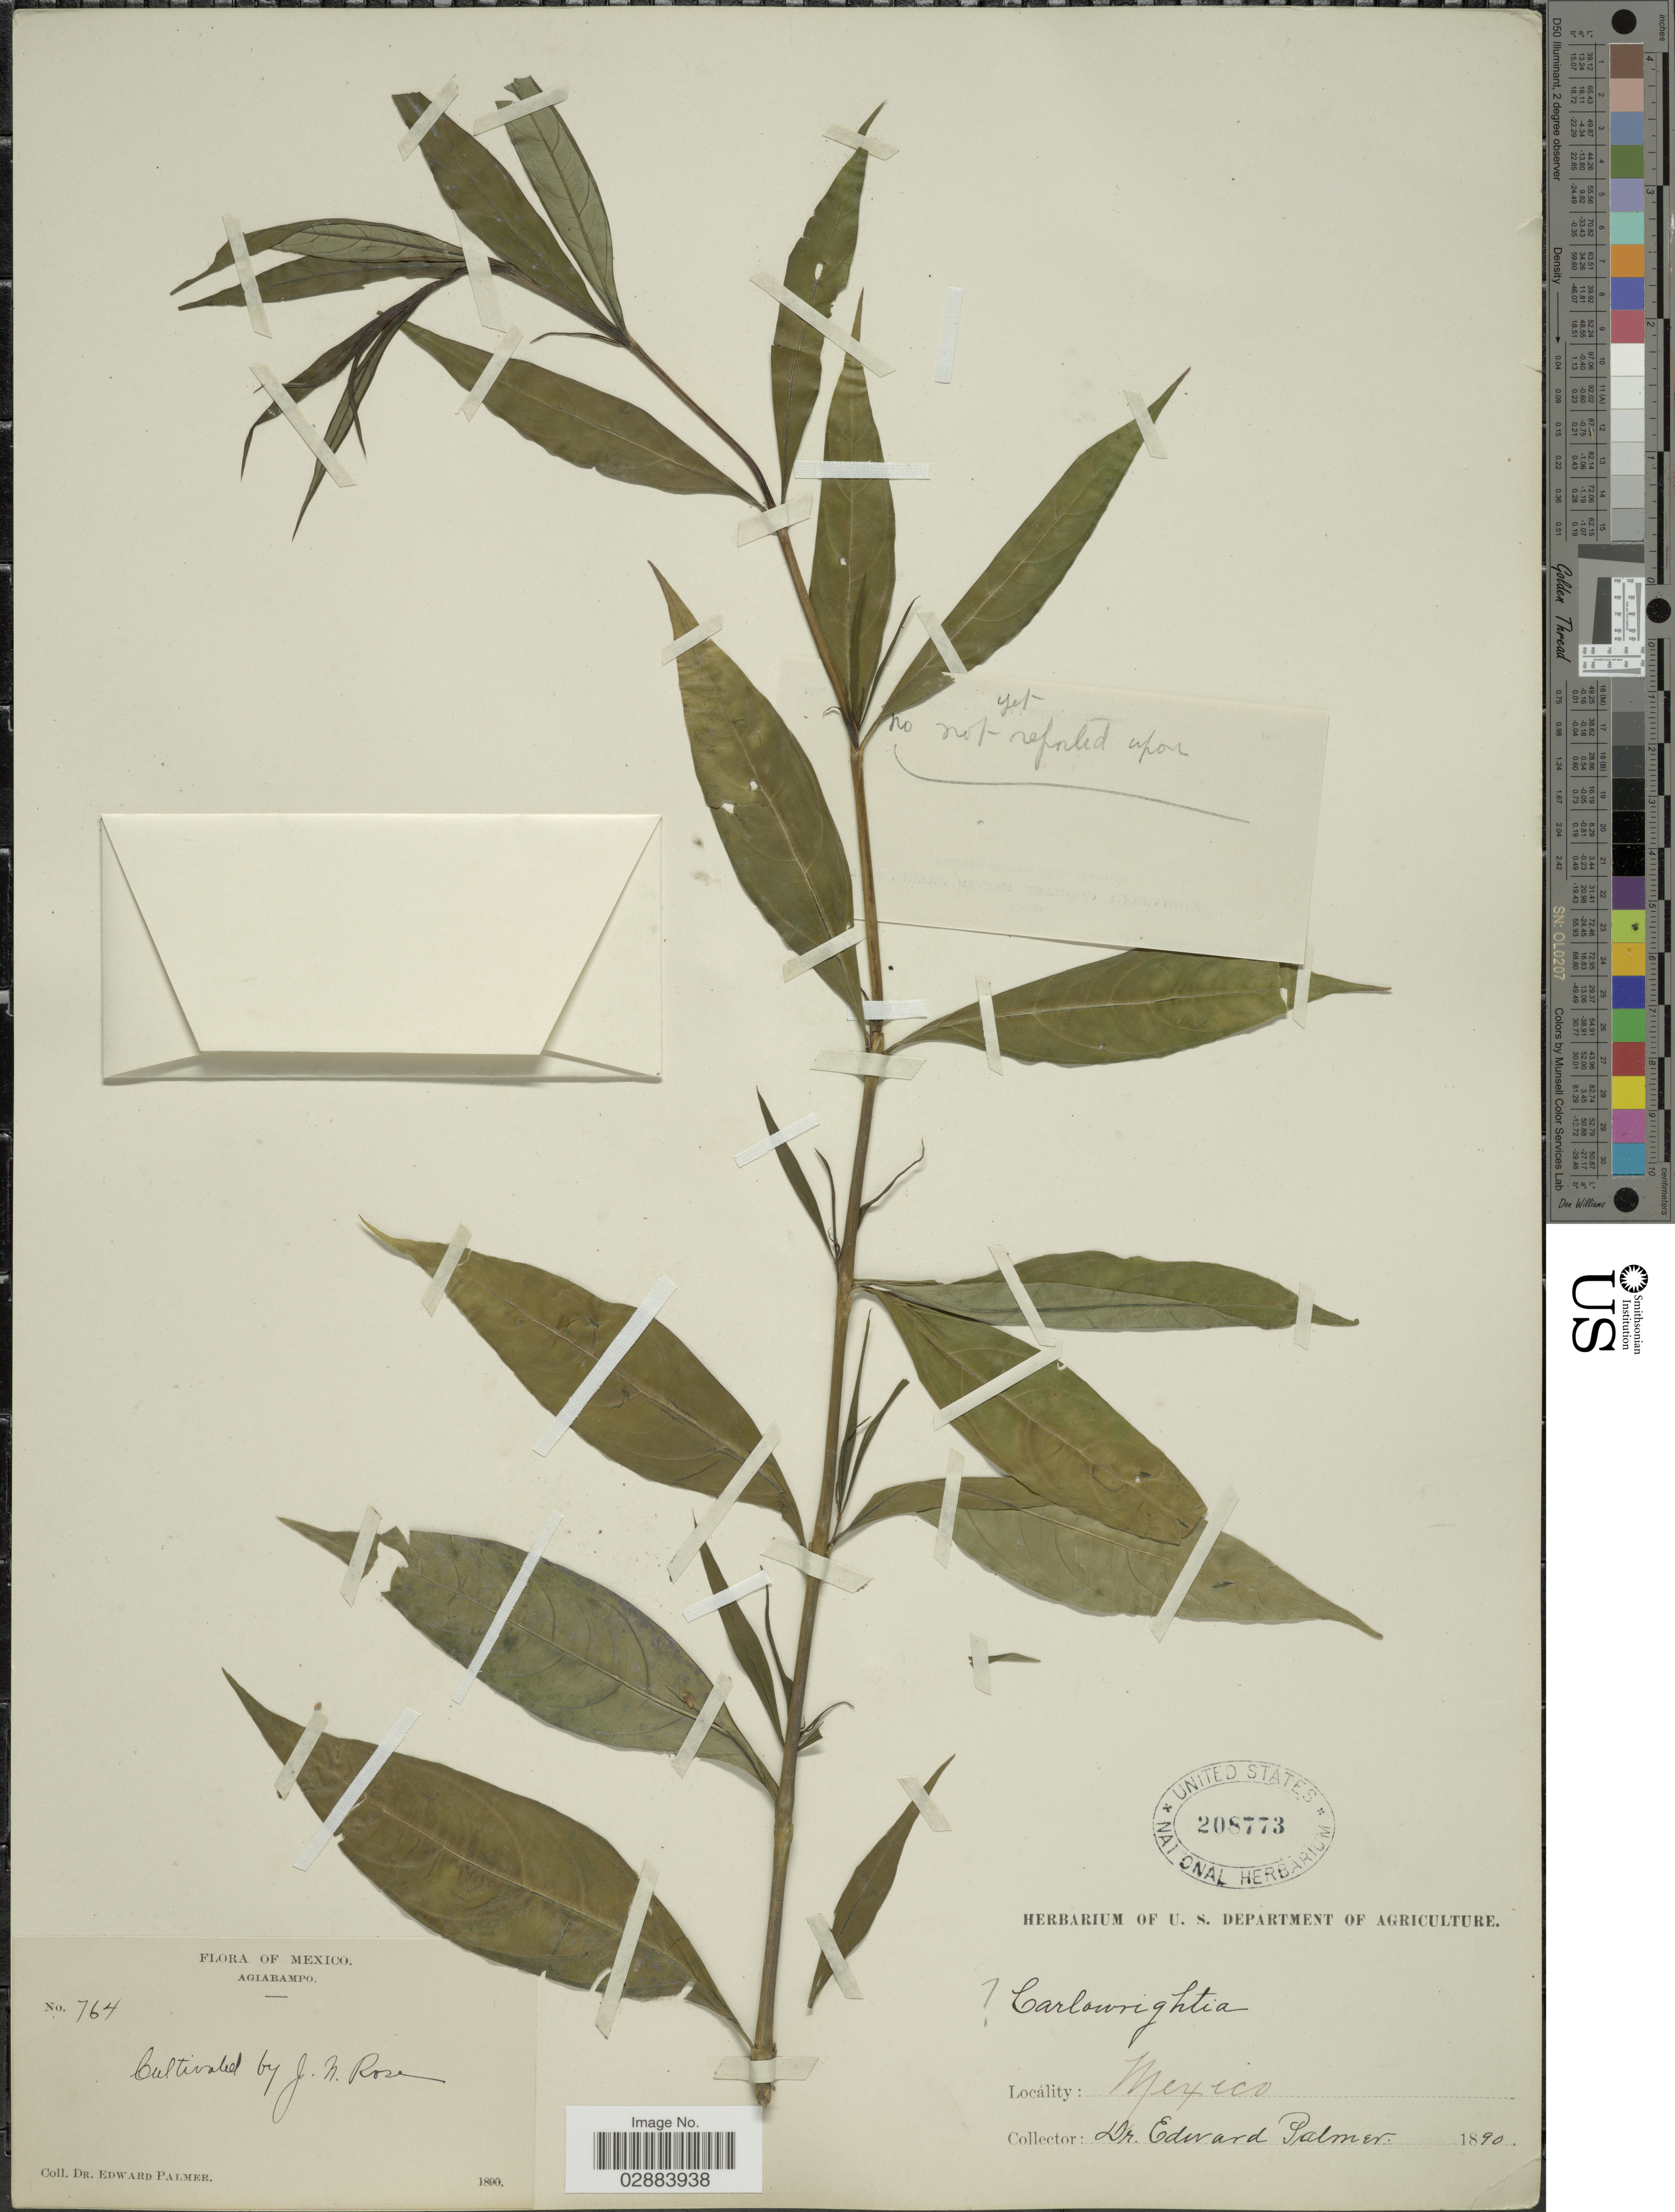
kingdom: Plantae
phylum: Tracheophyta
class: Magnoliopsida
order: Lamiales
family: Acanthaceae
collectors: J. N. Rose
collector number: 764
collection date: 1890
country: Mexico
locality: Agiabampo.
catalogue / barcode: US 208773